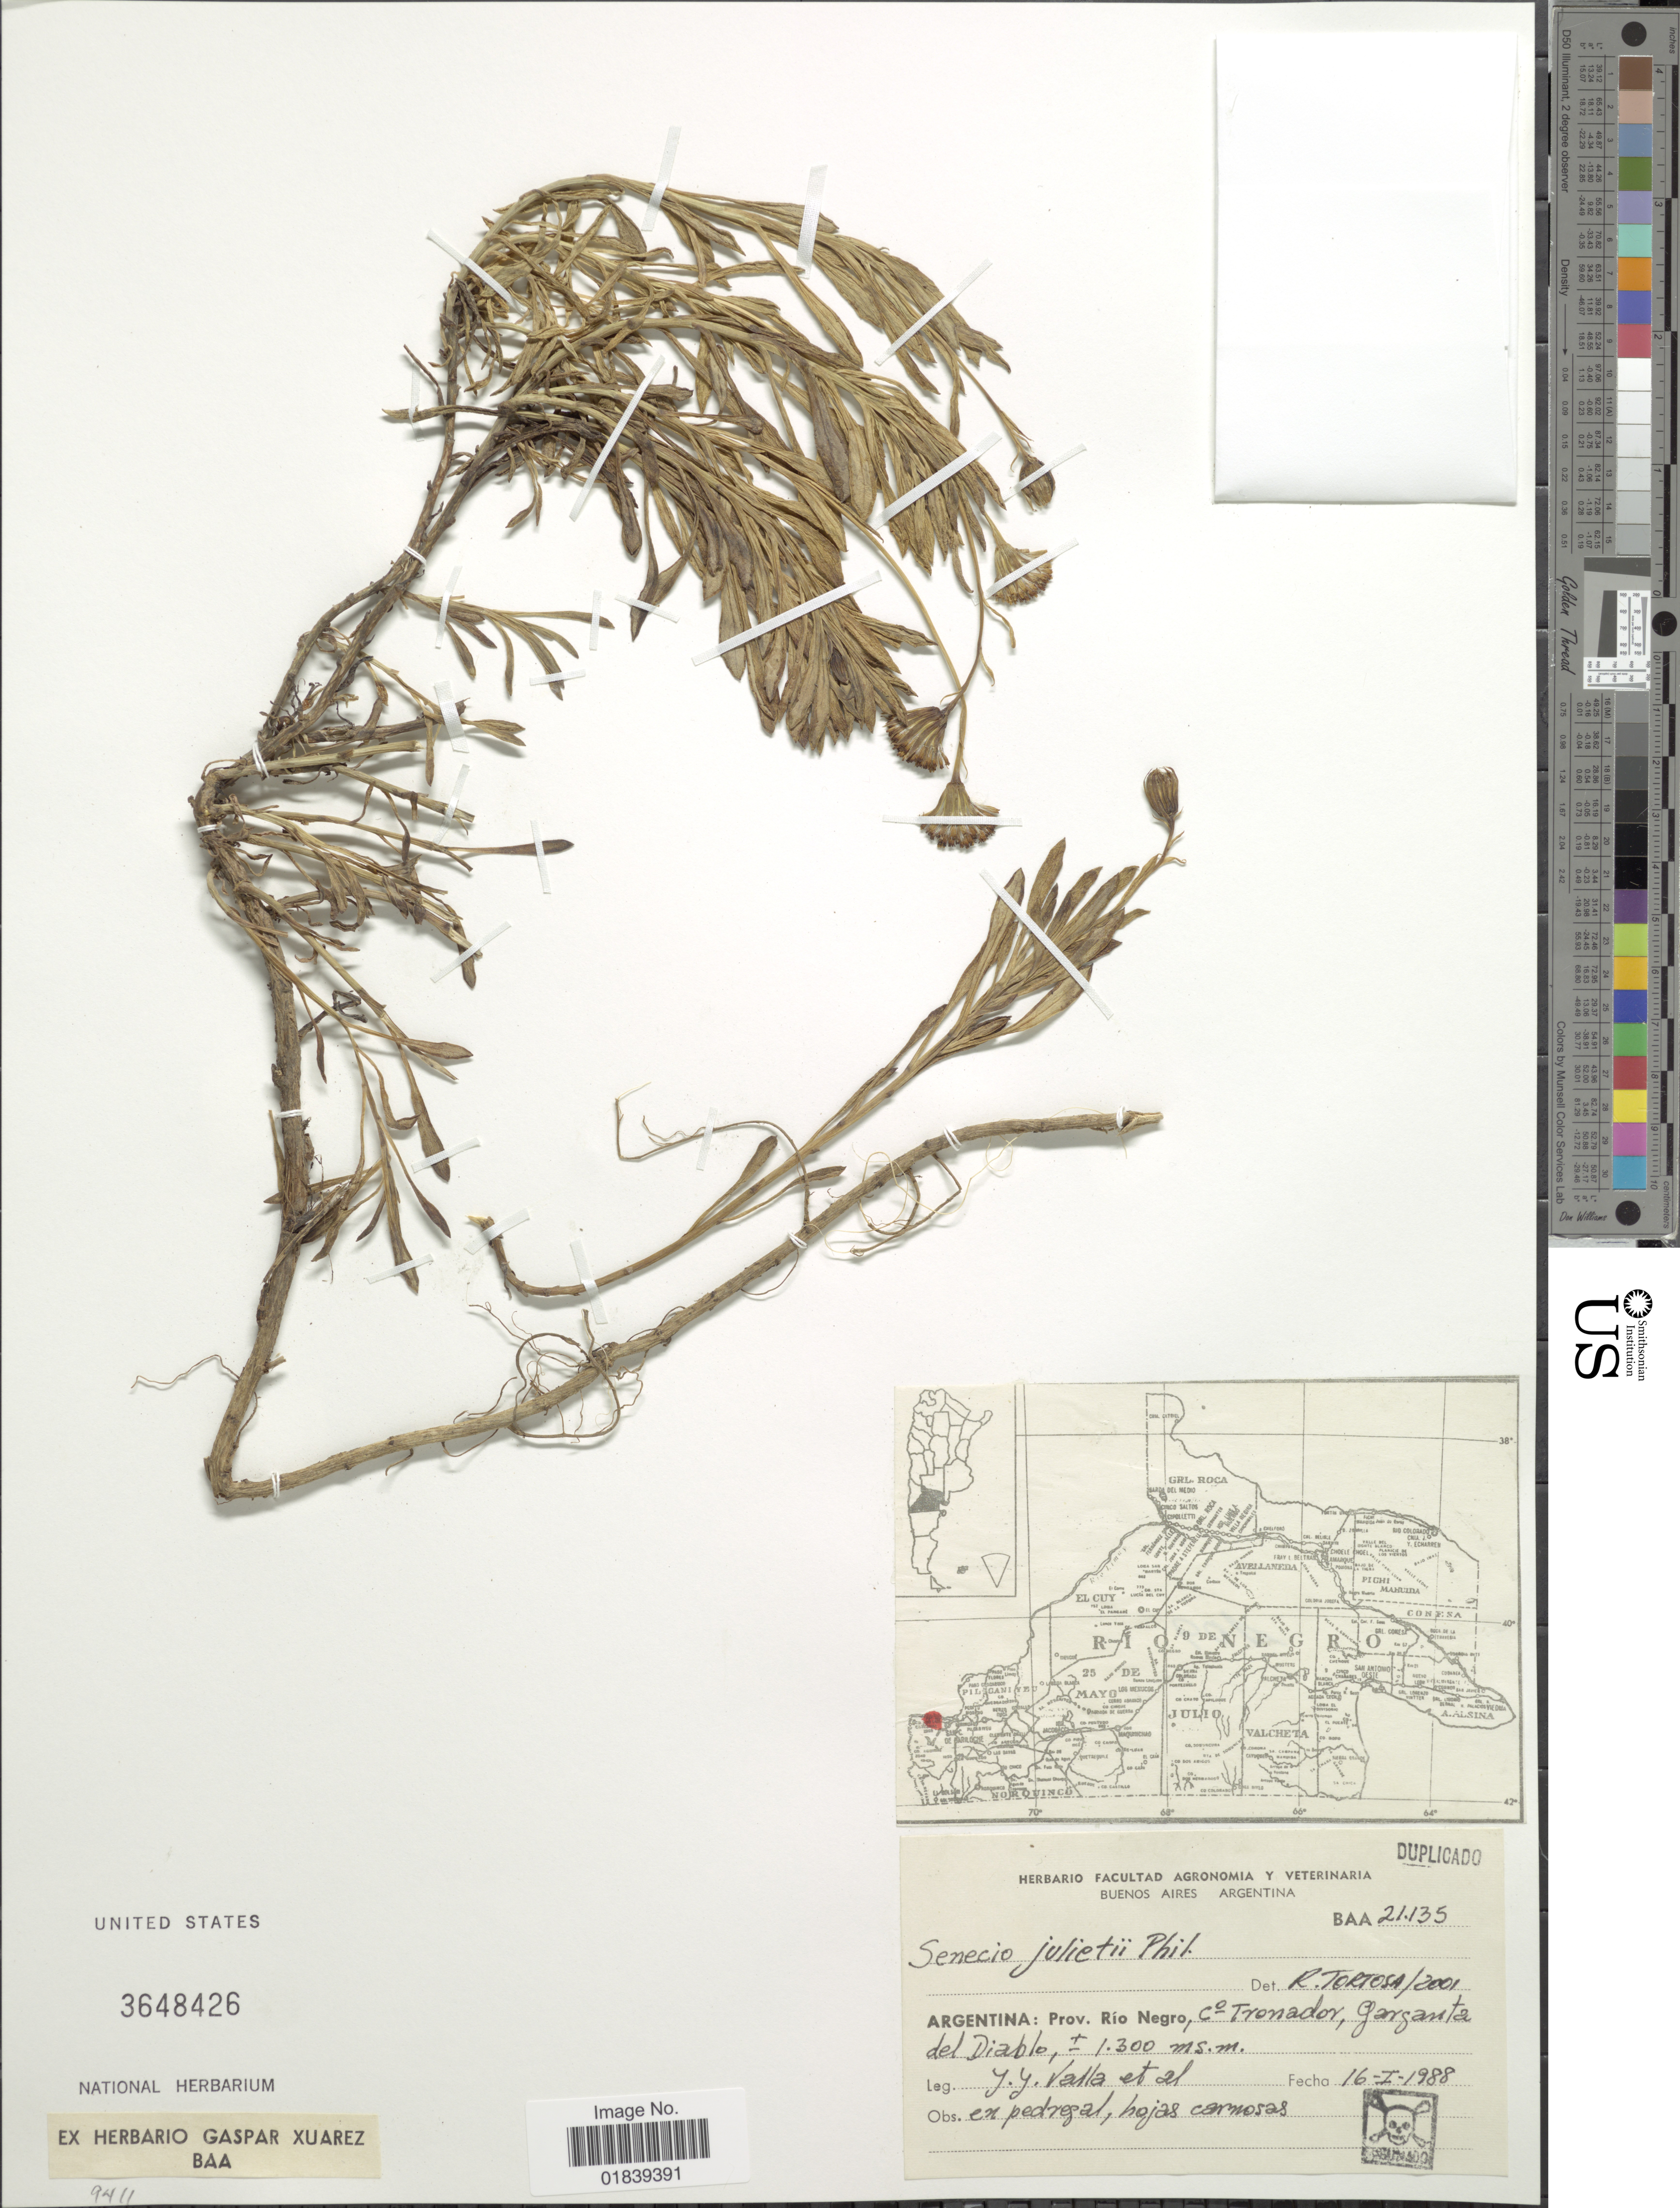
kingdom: Plantae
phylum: Tracheophyta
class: Magnoliopsida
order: Asterales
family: Asteraceae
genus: Senecio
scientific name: Senecio bipontinii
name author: Wedd.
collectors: J. Valla & et al.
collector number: BAA21135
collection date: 1988-01-16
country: Argentina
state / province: Rio Negro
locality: Cº Tronador, garganta del Diablo.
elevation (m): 1300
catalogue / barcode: US 3648426